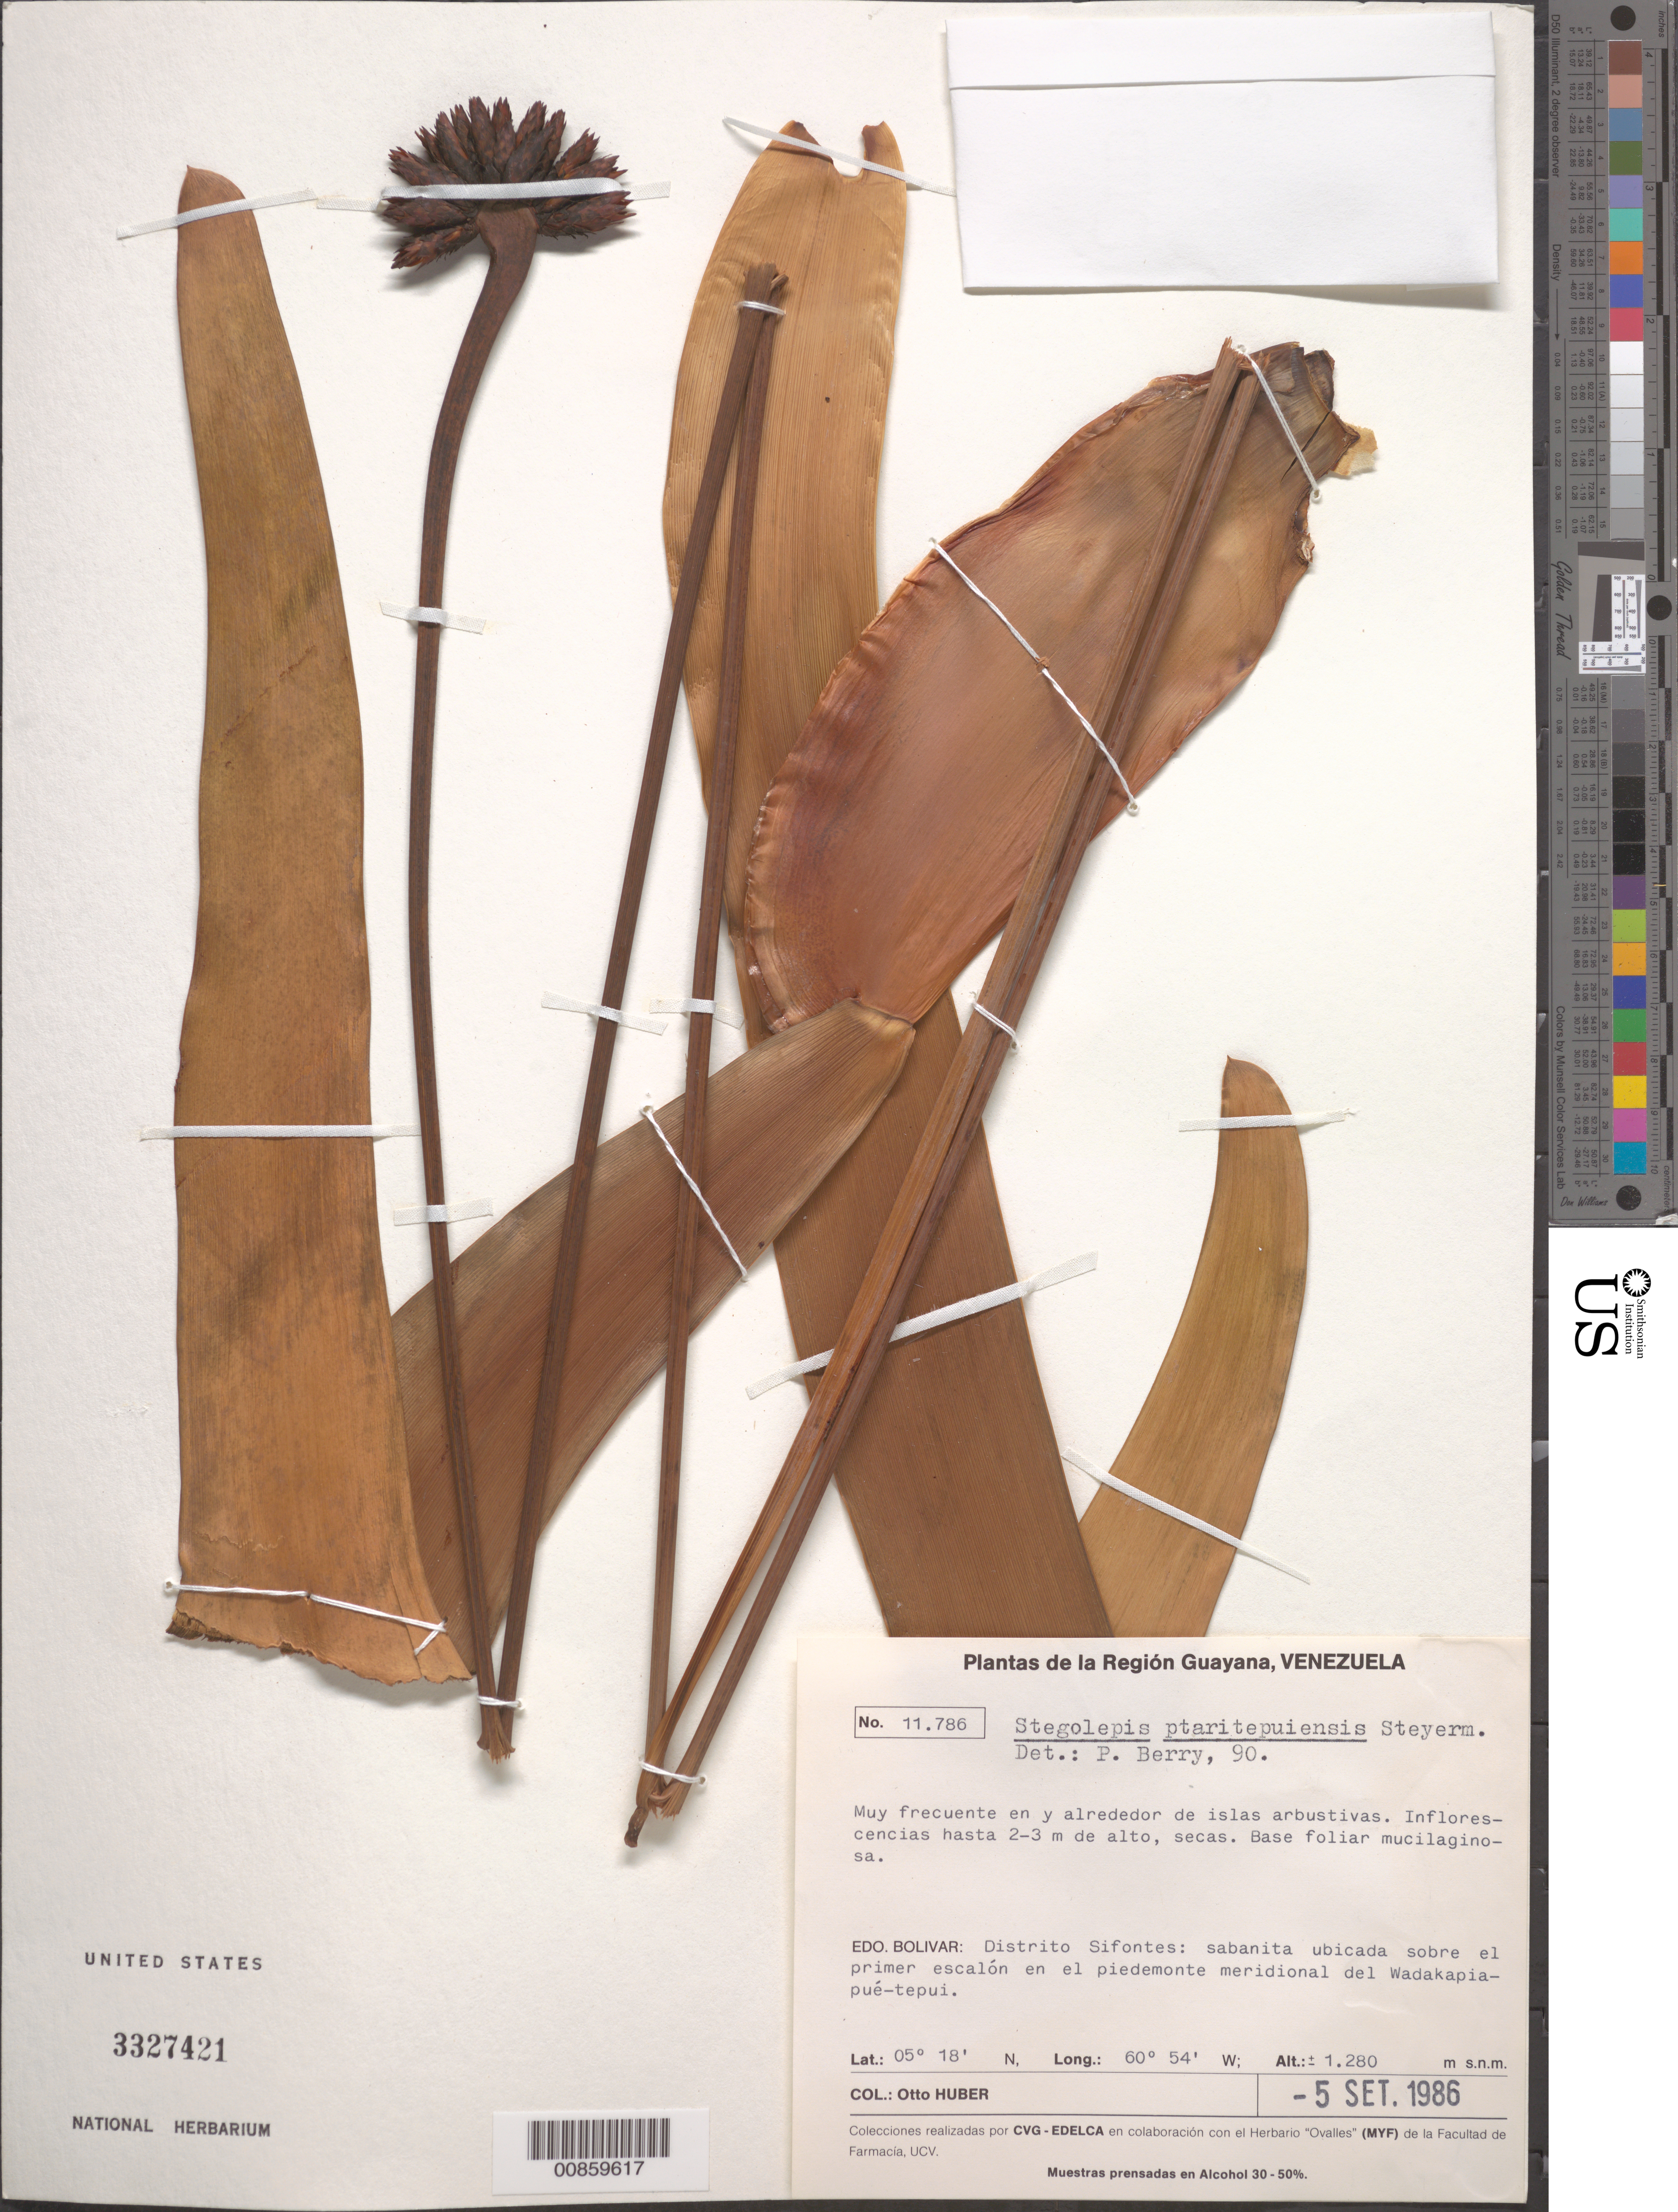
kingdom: Plantae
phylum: Tracheophyta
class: Liliopsida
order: Poales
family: Rapateaceae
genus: Stegolepis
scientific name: Stegolepis ptaritepuiensis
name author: Steyerm.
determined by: Berry, P. E., (WIS), University of Wisconsin - Madison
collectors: O. Huber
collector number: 11786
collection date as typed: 5-Sep-86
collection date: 1986-09-05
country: Venezuela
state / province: Bolívar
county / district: Sifontes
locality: Wadakapiapué-tepuí, en el piedemonte meridional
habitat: Sabanita ubicada sobre el primer escalón. Alrededor de arbustivas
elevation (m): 1280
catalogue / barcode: US 3327421